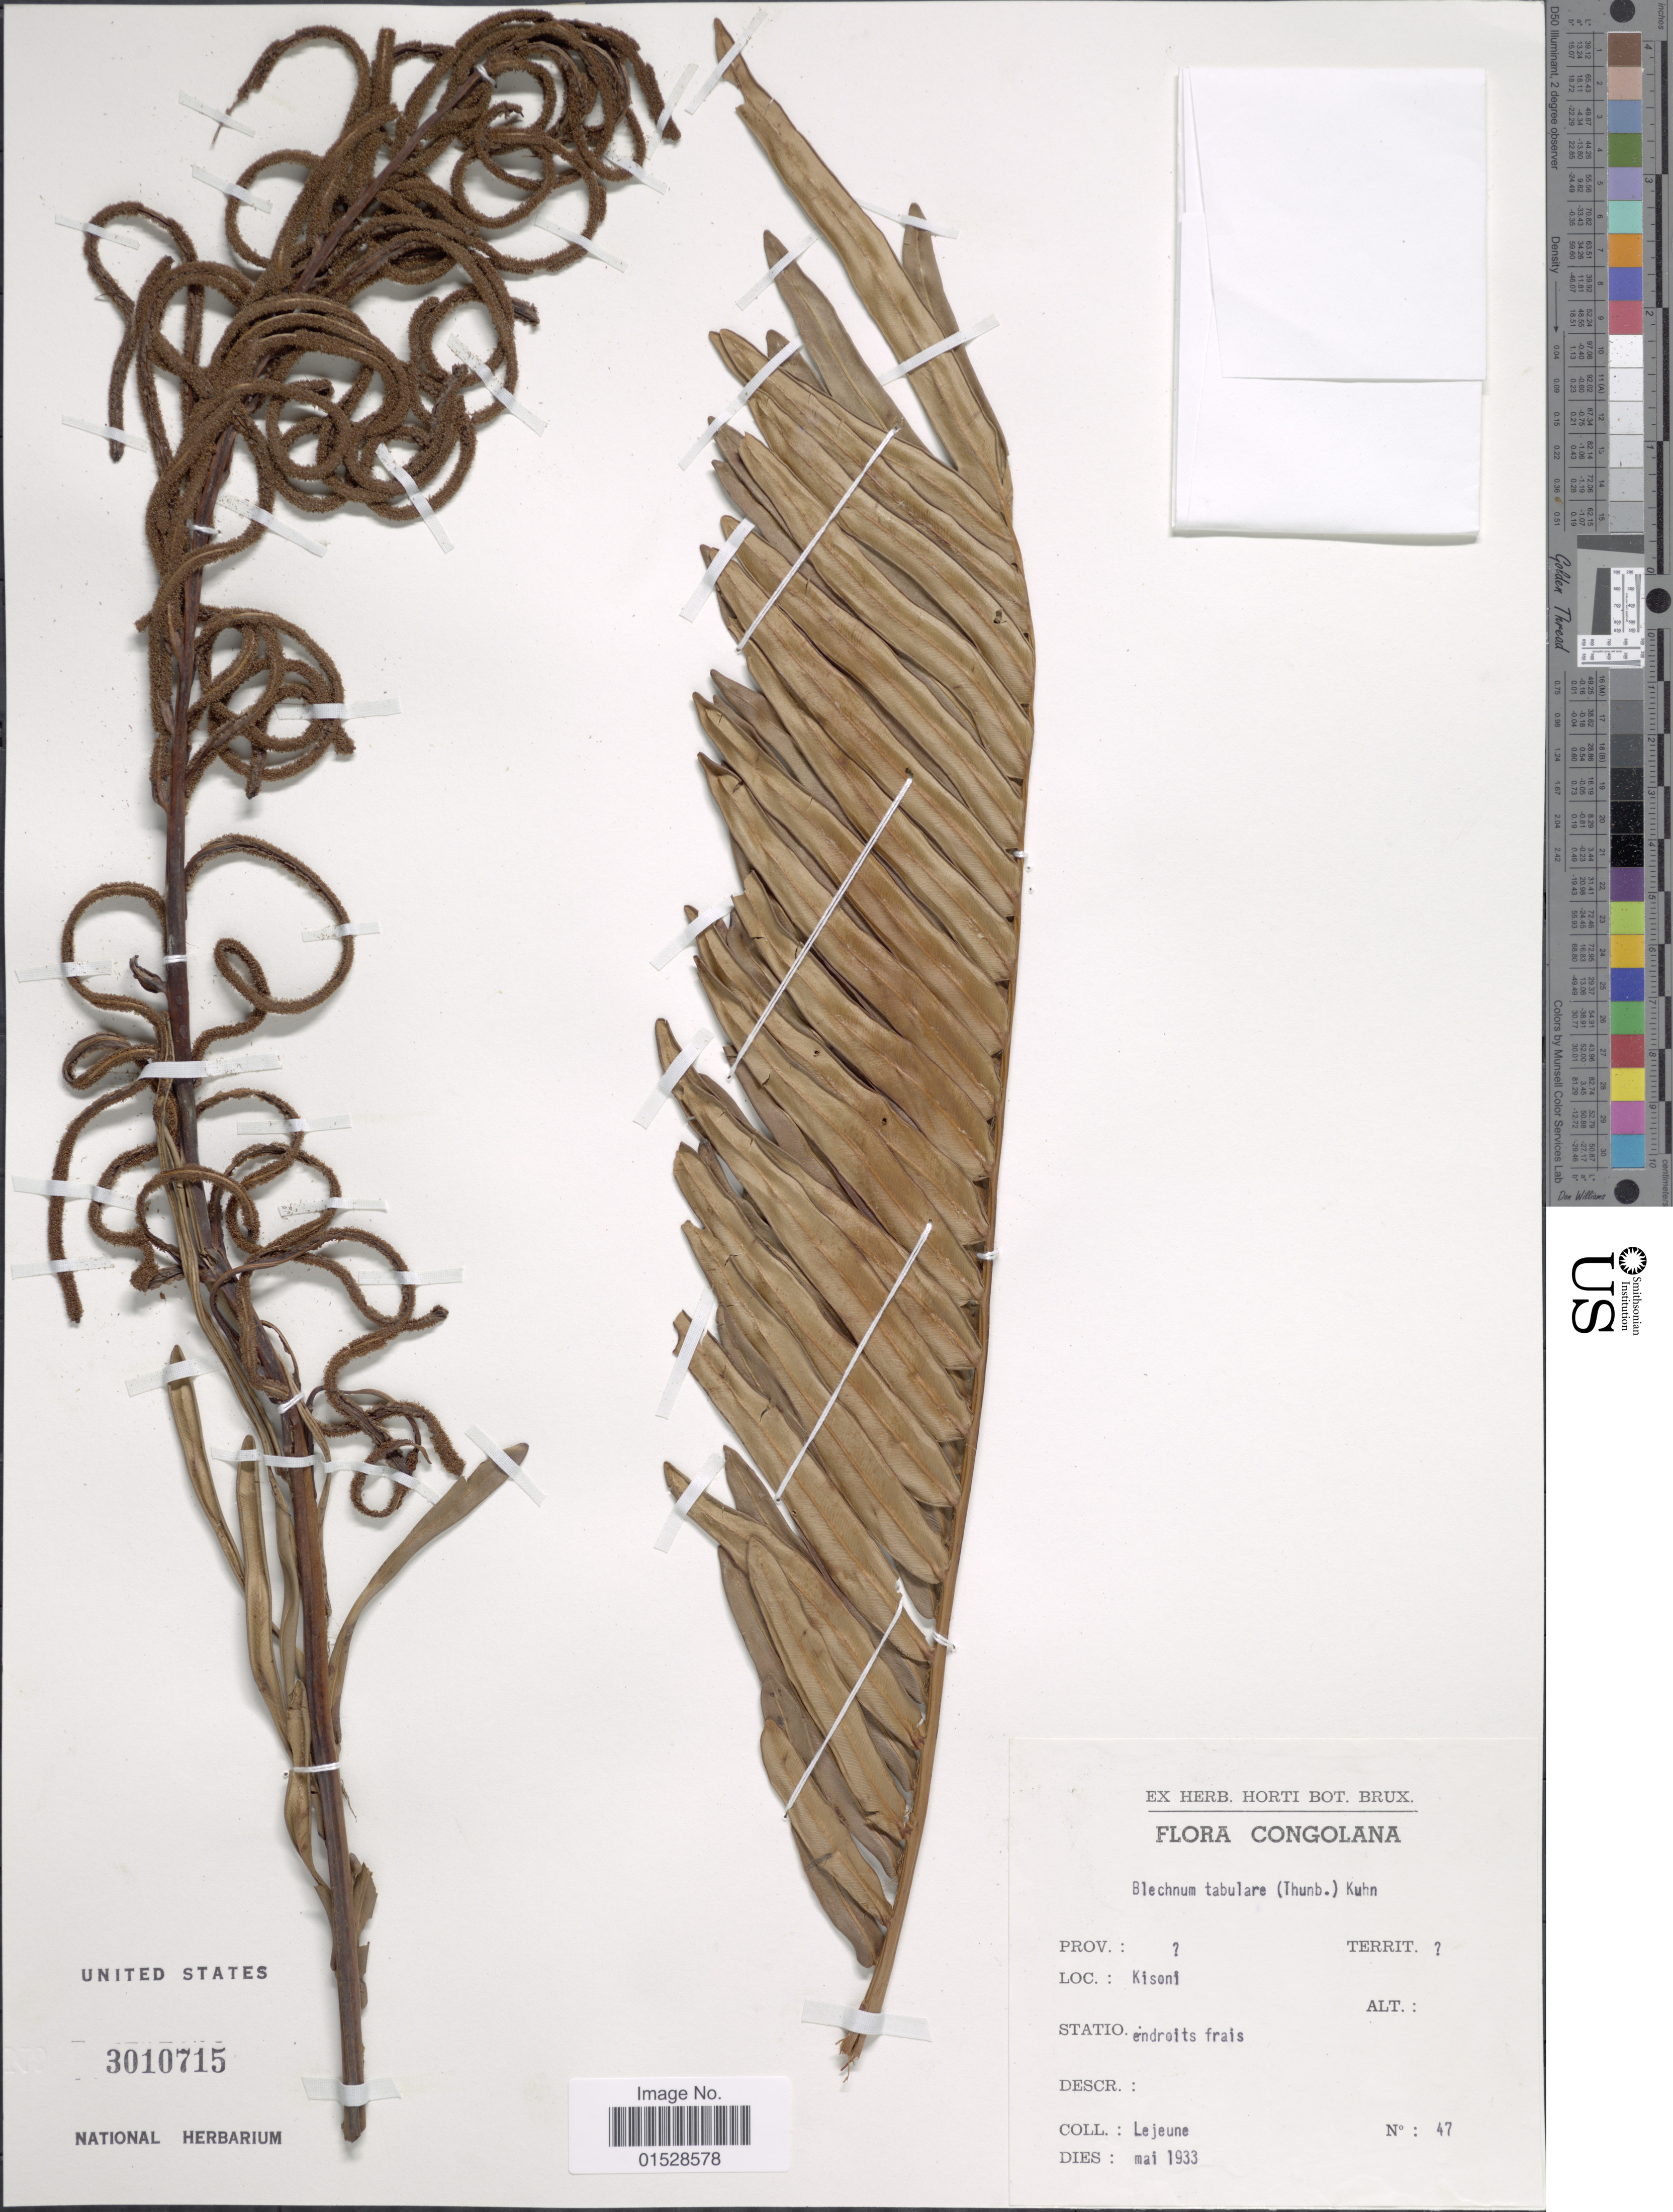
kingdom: Plantae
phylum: Tracheophyta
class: Polypodiopsida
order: Polypodiales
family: Blechnaceae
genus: Blechnum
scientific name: Blechnum tabulare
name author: (Thunb.) Kuhn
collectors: -. Lejeune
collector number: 47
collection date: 1933-05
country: Congo, Democratic Republic of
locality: Congolana, Kisoni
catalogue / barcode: US 3010715